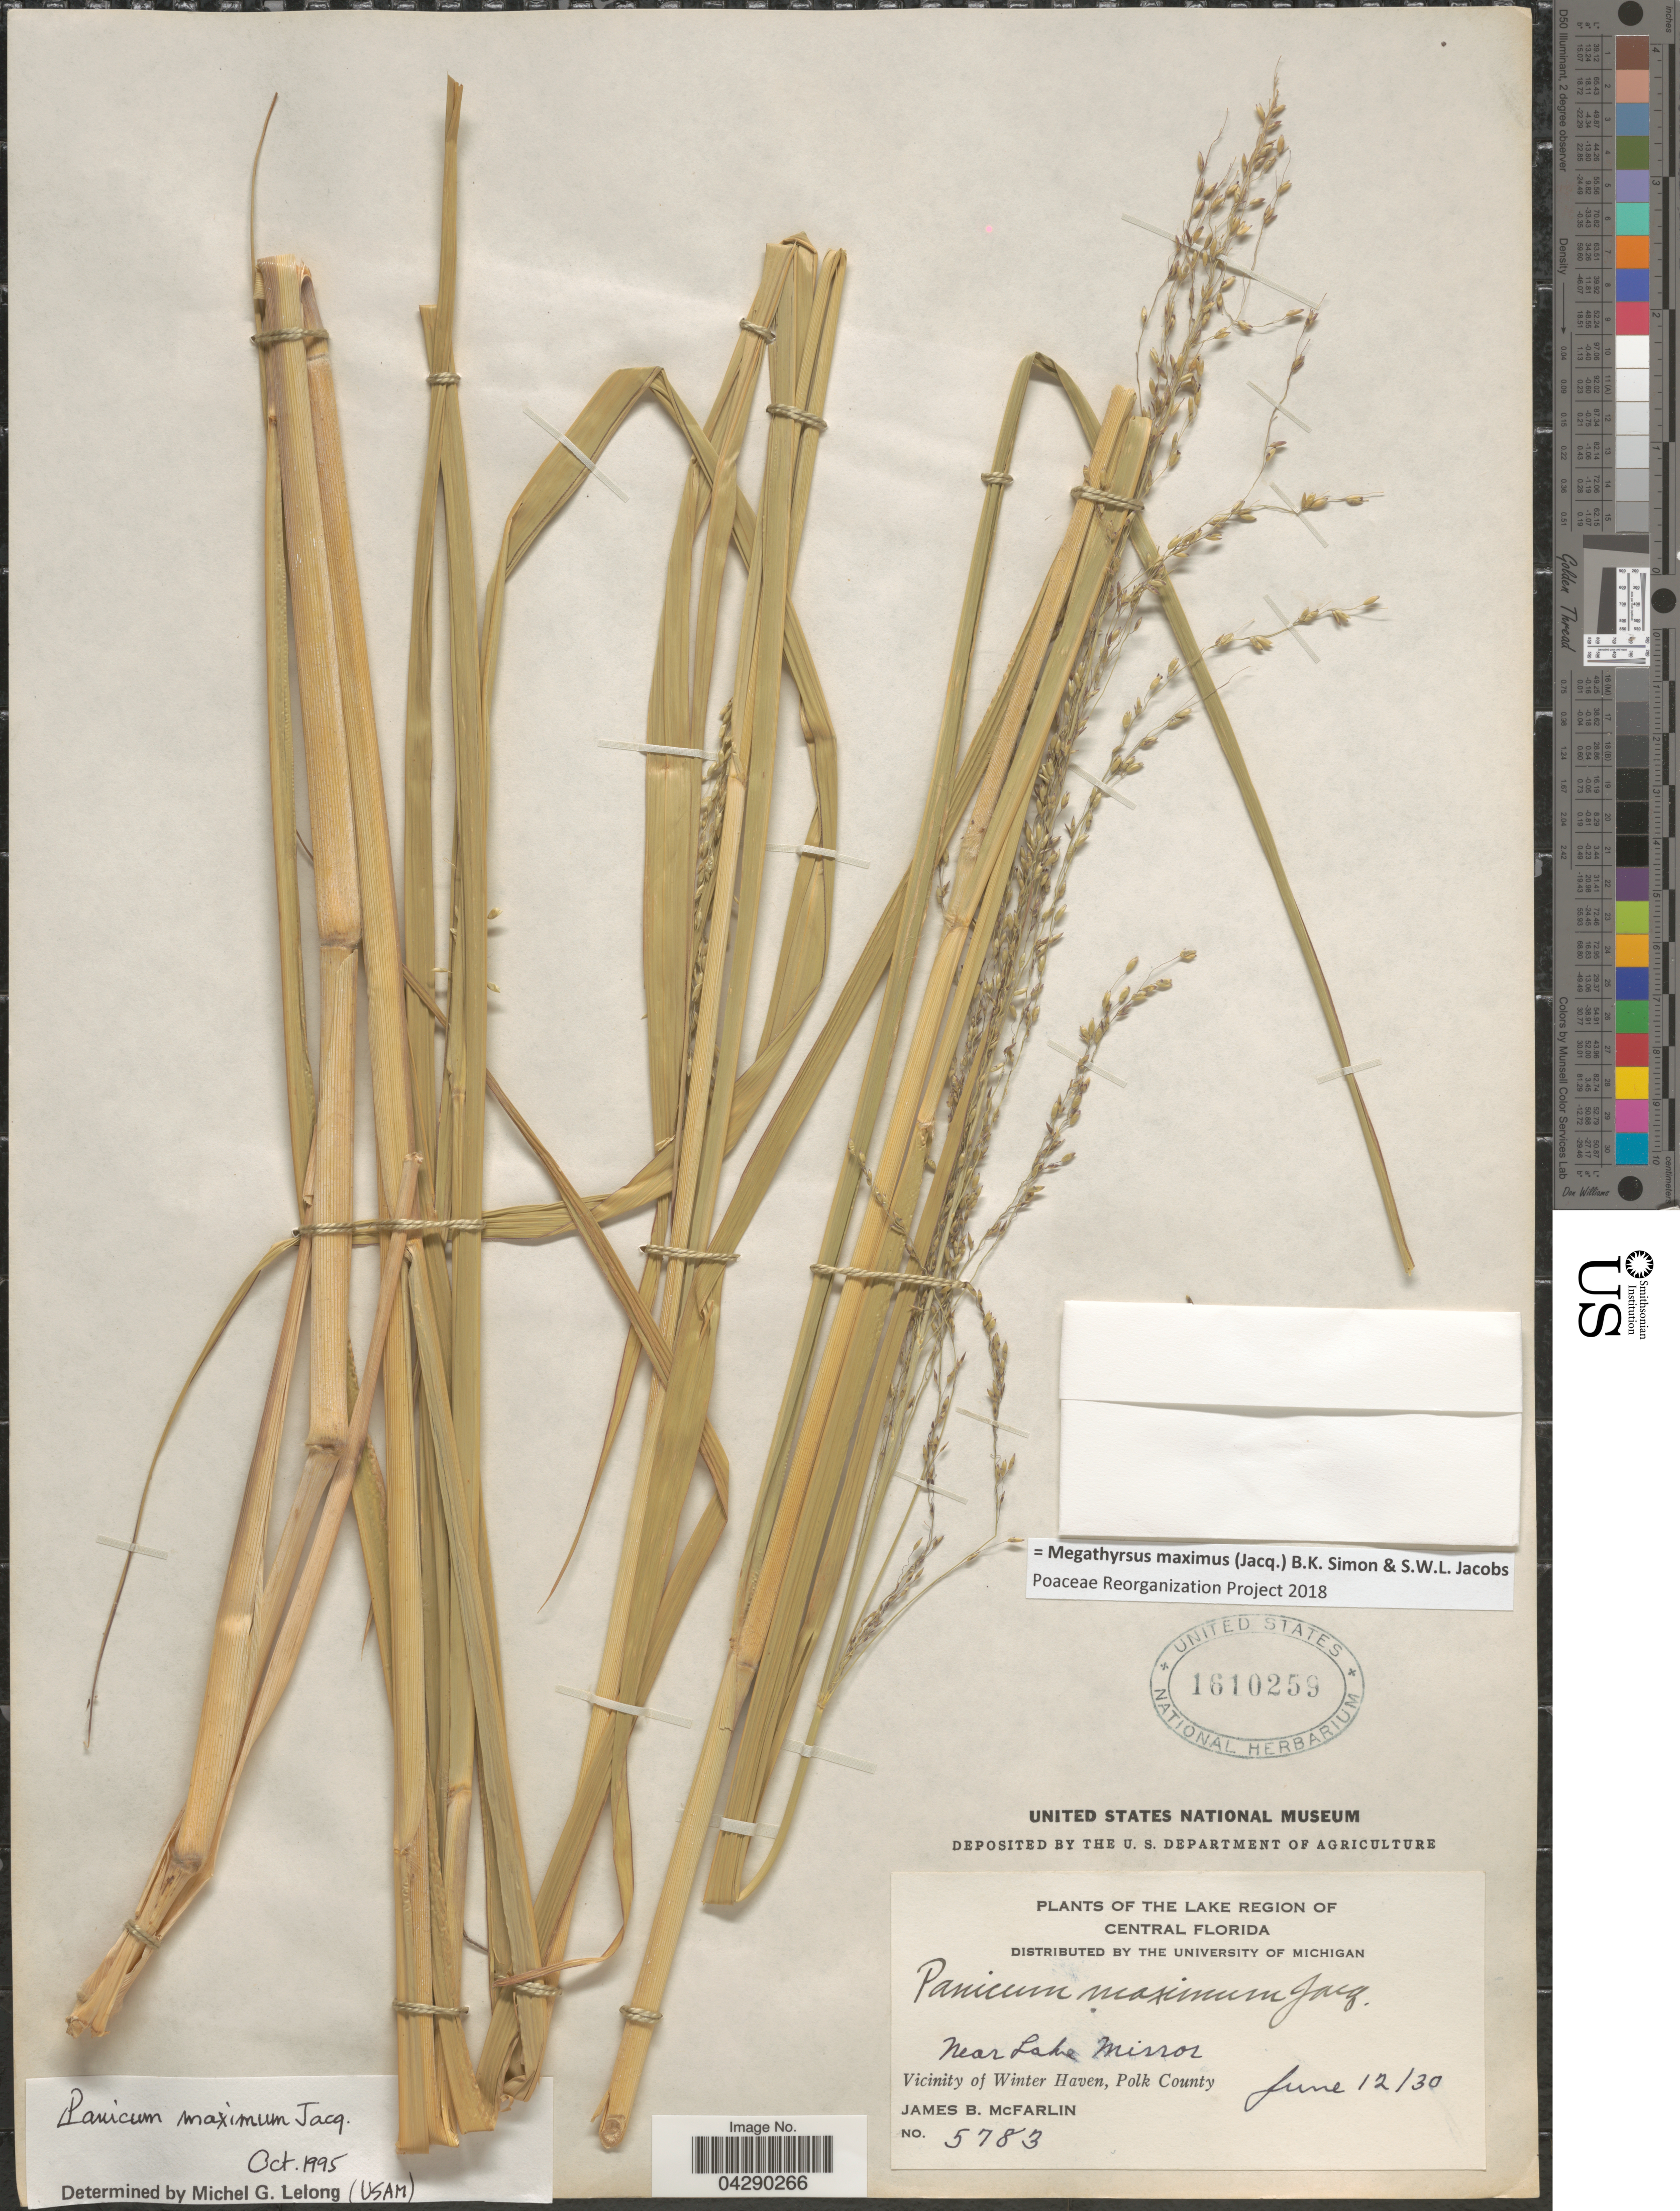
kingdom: Plantae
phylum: Tracheophyta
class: Liliopsida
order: Poales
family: Poaceae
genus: Megathyrsus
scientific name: Megathyrsus maximus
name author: (Jacq.) B.K. Simon & S.W.L. Jacobs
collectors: J. McFarlin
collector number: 5783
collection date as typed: Transcribed d/m/y: 12/6/30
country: United States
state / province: Florida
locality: The Lake Region of Central Florida. Near Lake Mirror. Vicinity of Winter Haven, Polk County.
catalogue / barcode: US 1610259